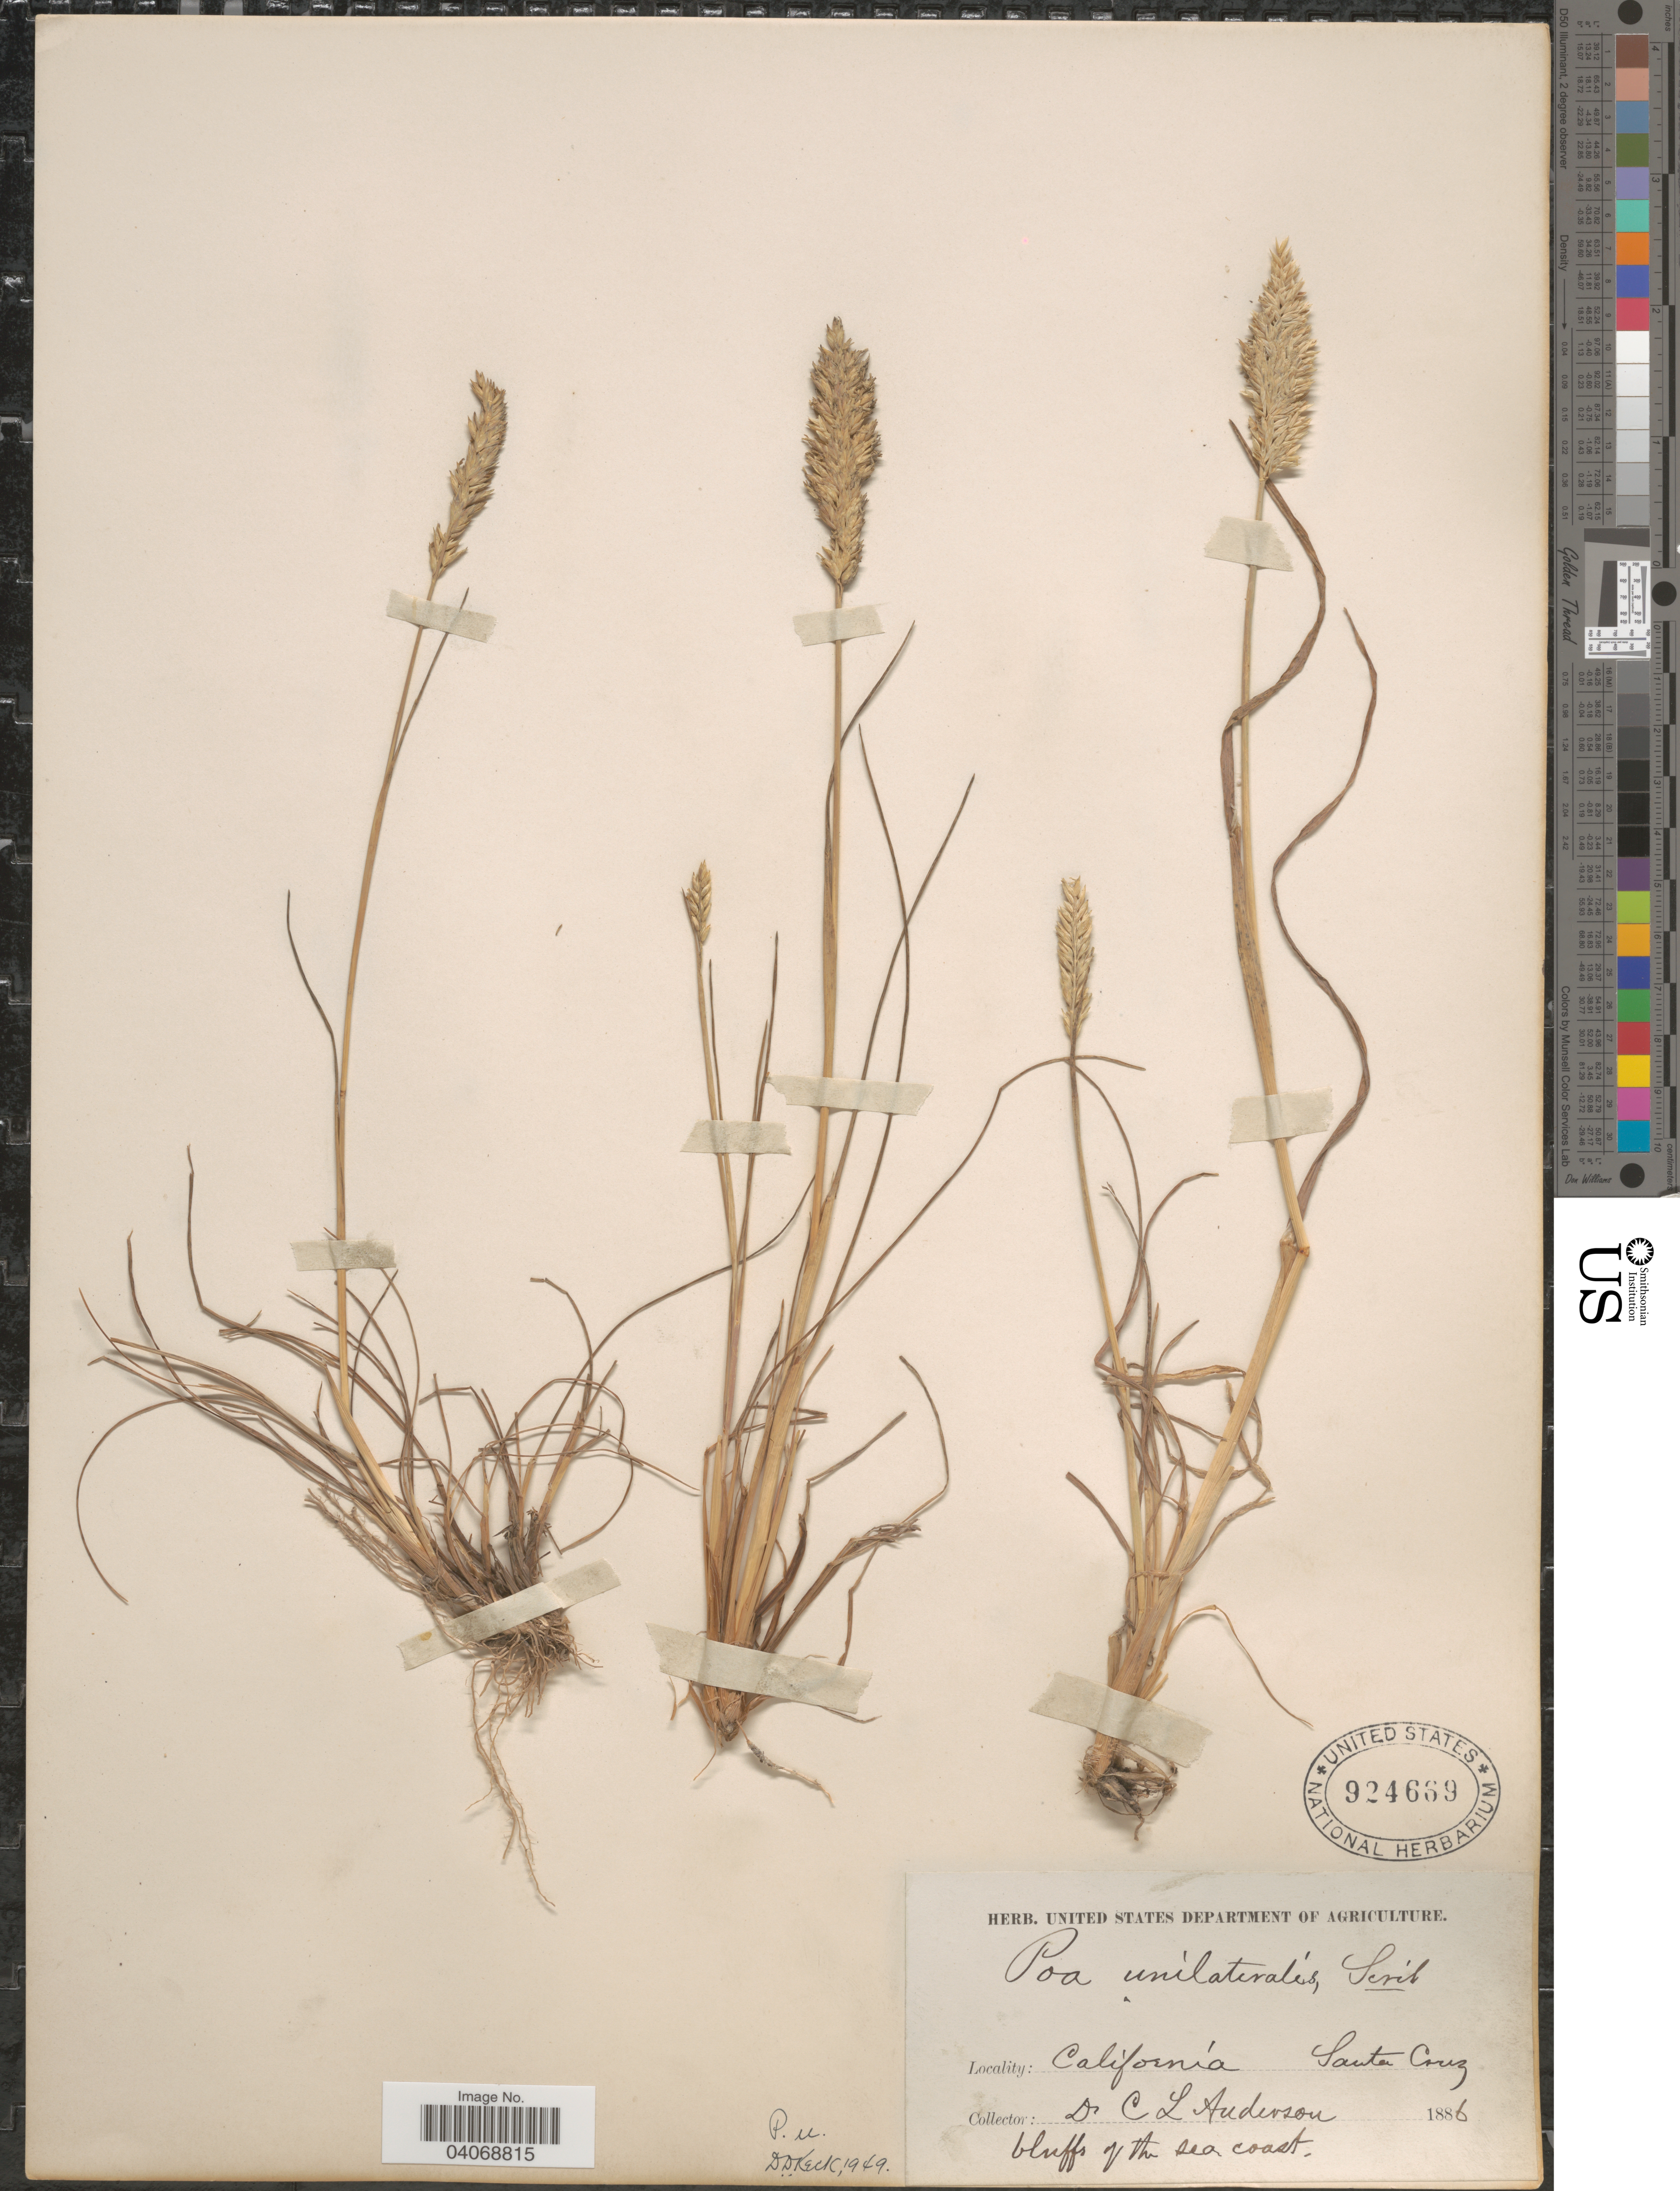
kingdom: Plantae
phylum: Tracheophyta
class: Liliopsida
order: Poales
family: Poaceae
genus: Poa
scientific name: Poa unilateralis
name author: Scribn. ex Vasey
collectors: C. L. Anderson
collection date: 1886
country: United States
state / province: California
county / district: Santa Cruz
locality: Santa Cruz.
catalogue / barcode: US 924669